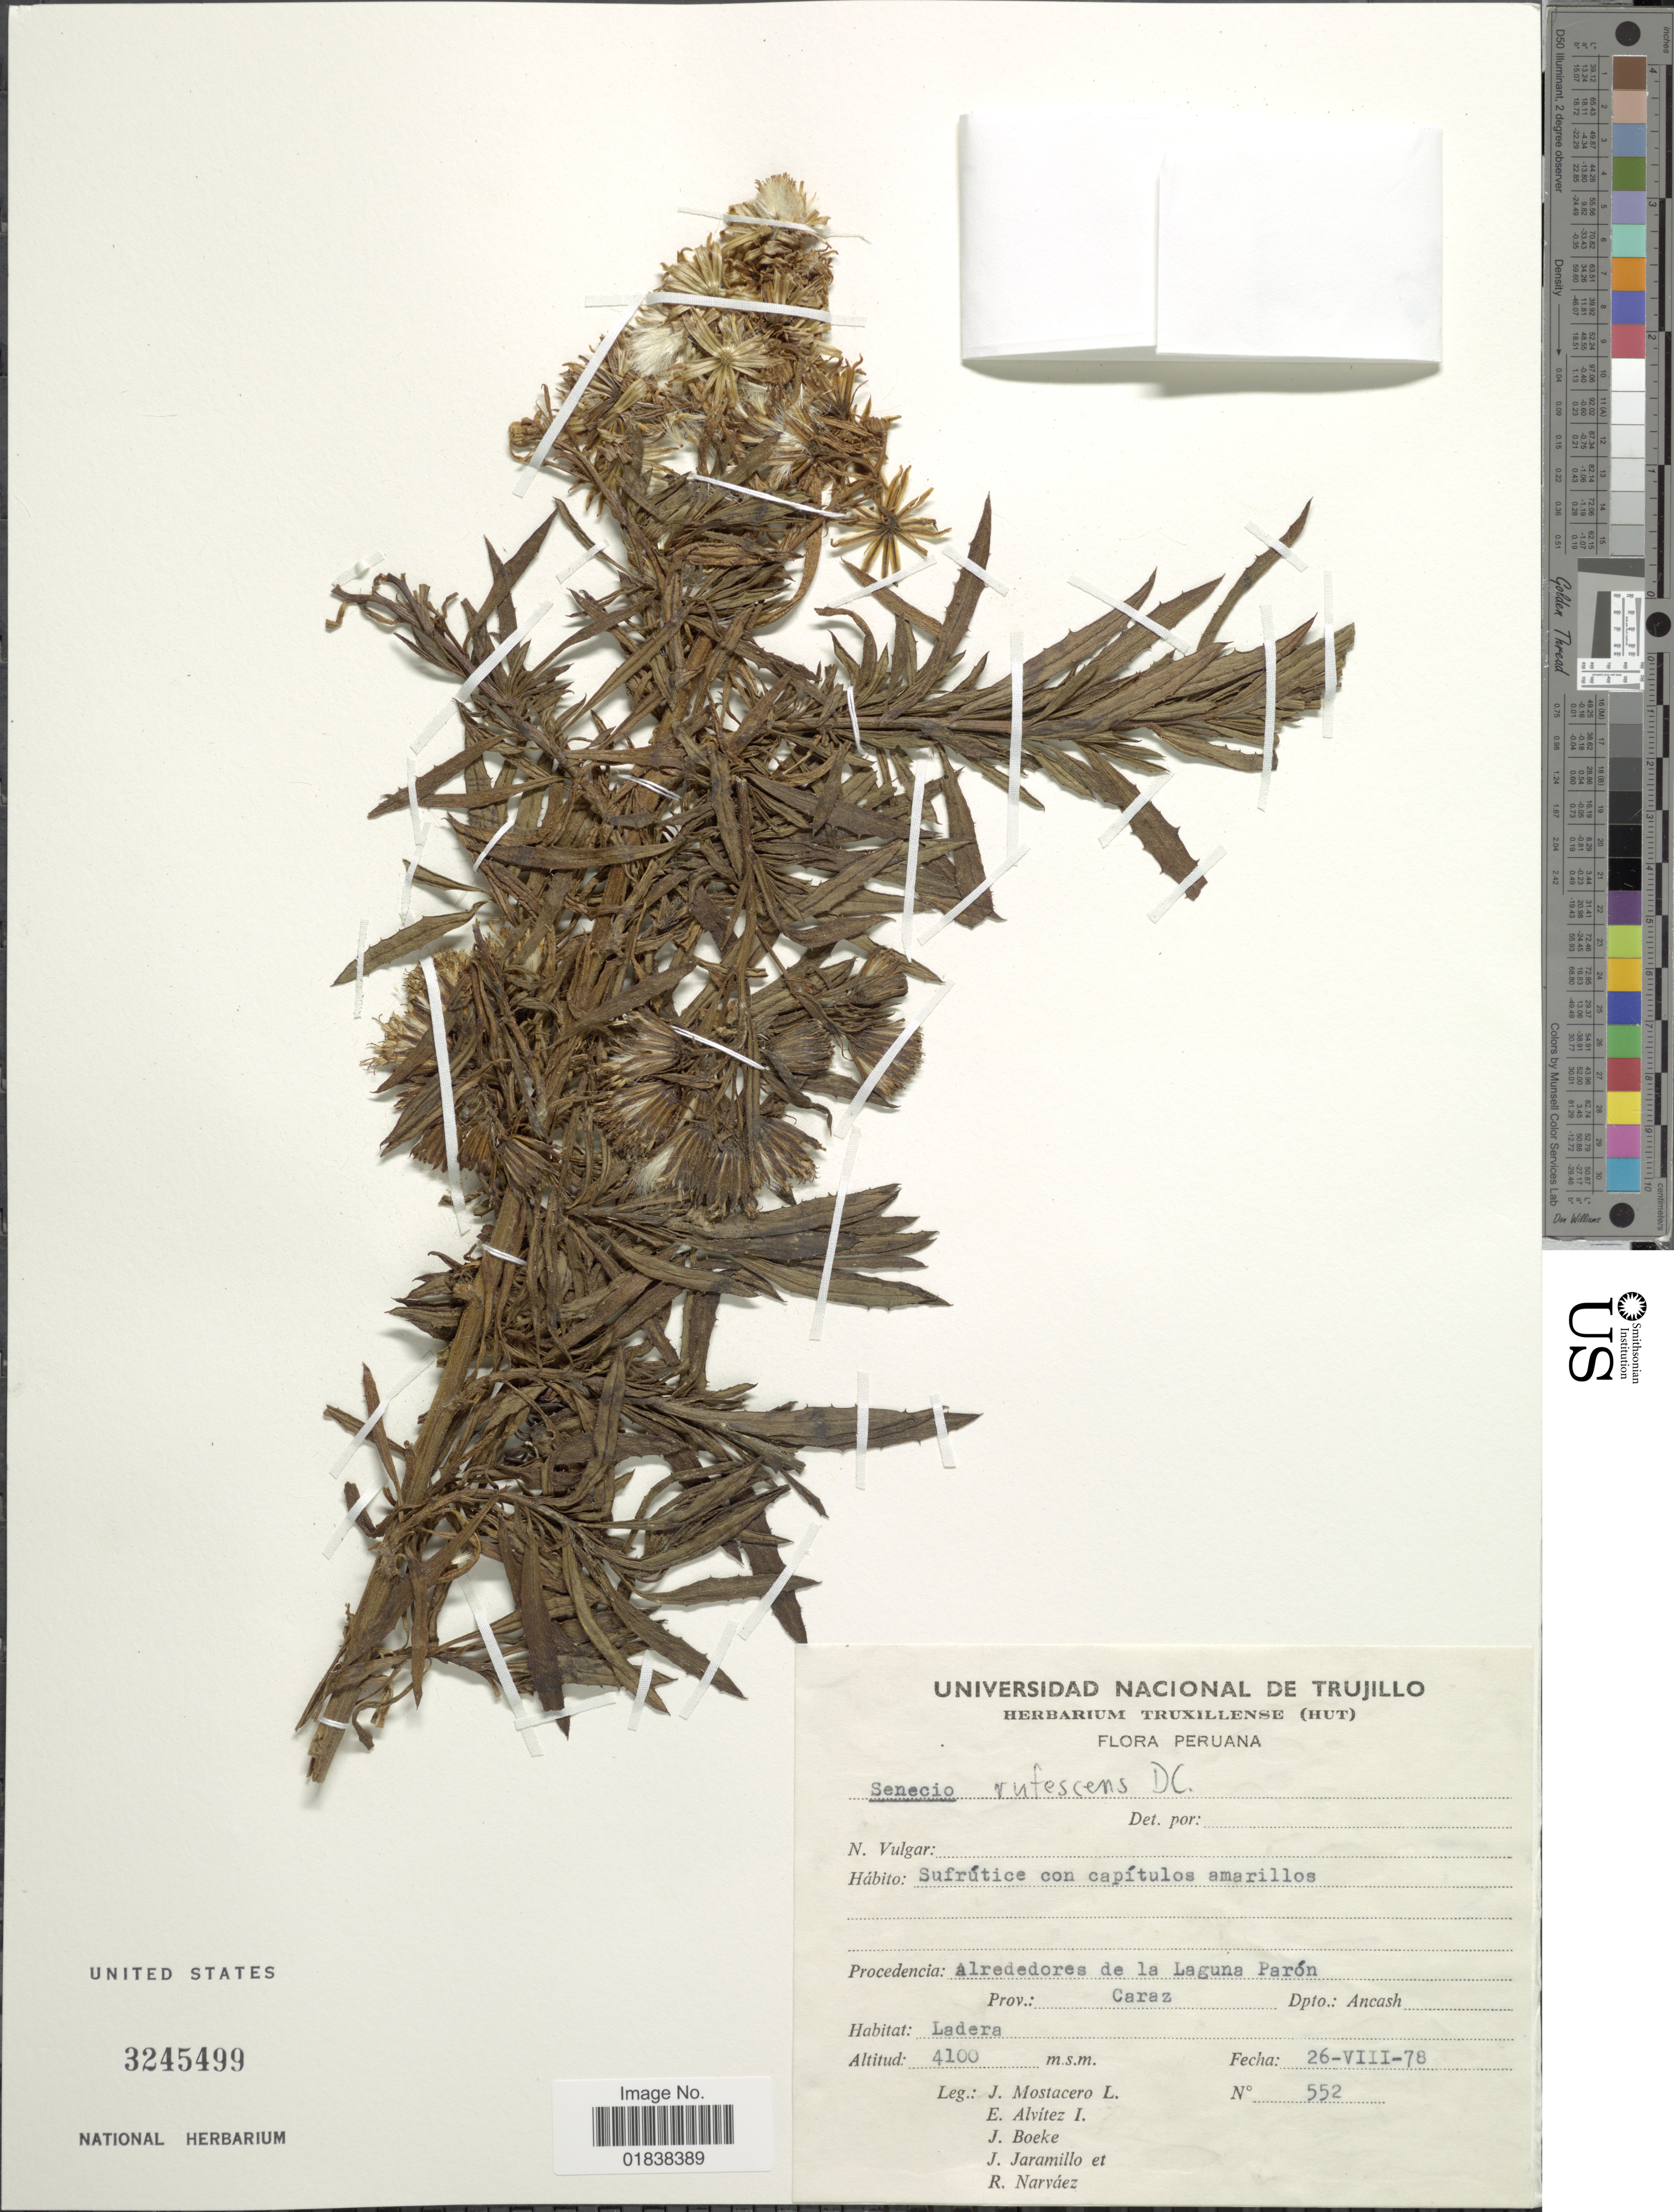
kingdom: Plantae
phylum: Tracheophyta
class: Magnoliopsida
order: Asterales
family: Asteraceae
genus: Senecio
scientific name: Senecio rufescens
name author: DC.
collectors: J. Mostacero L., E. Alvitez I., J. D. Boeke, J. Jaramillo & R. Narváez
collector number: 552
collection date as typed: Transcribed d/m/y: 26/8/78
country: Peru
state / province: Ancash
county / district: Huaylas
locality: Alrededores de la Laguna Paron, Dist.: Caraz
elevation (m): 4100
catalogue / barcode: US 3245499